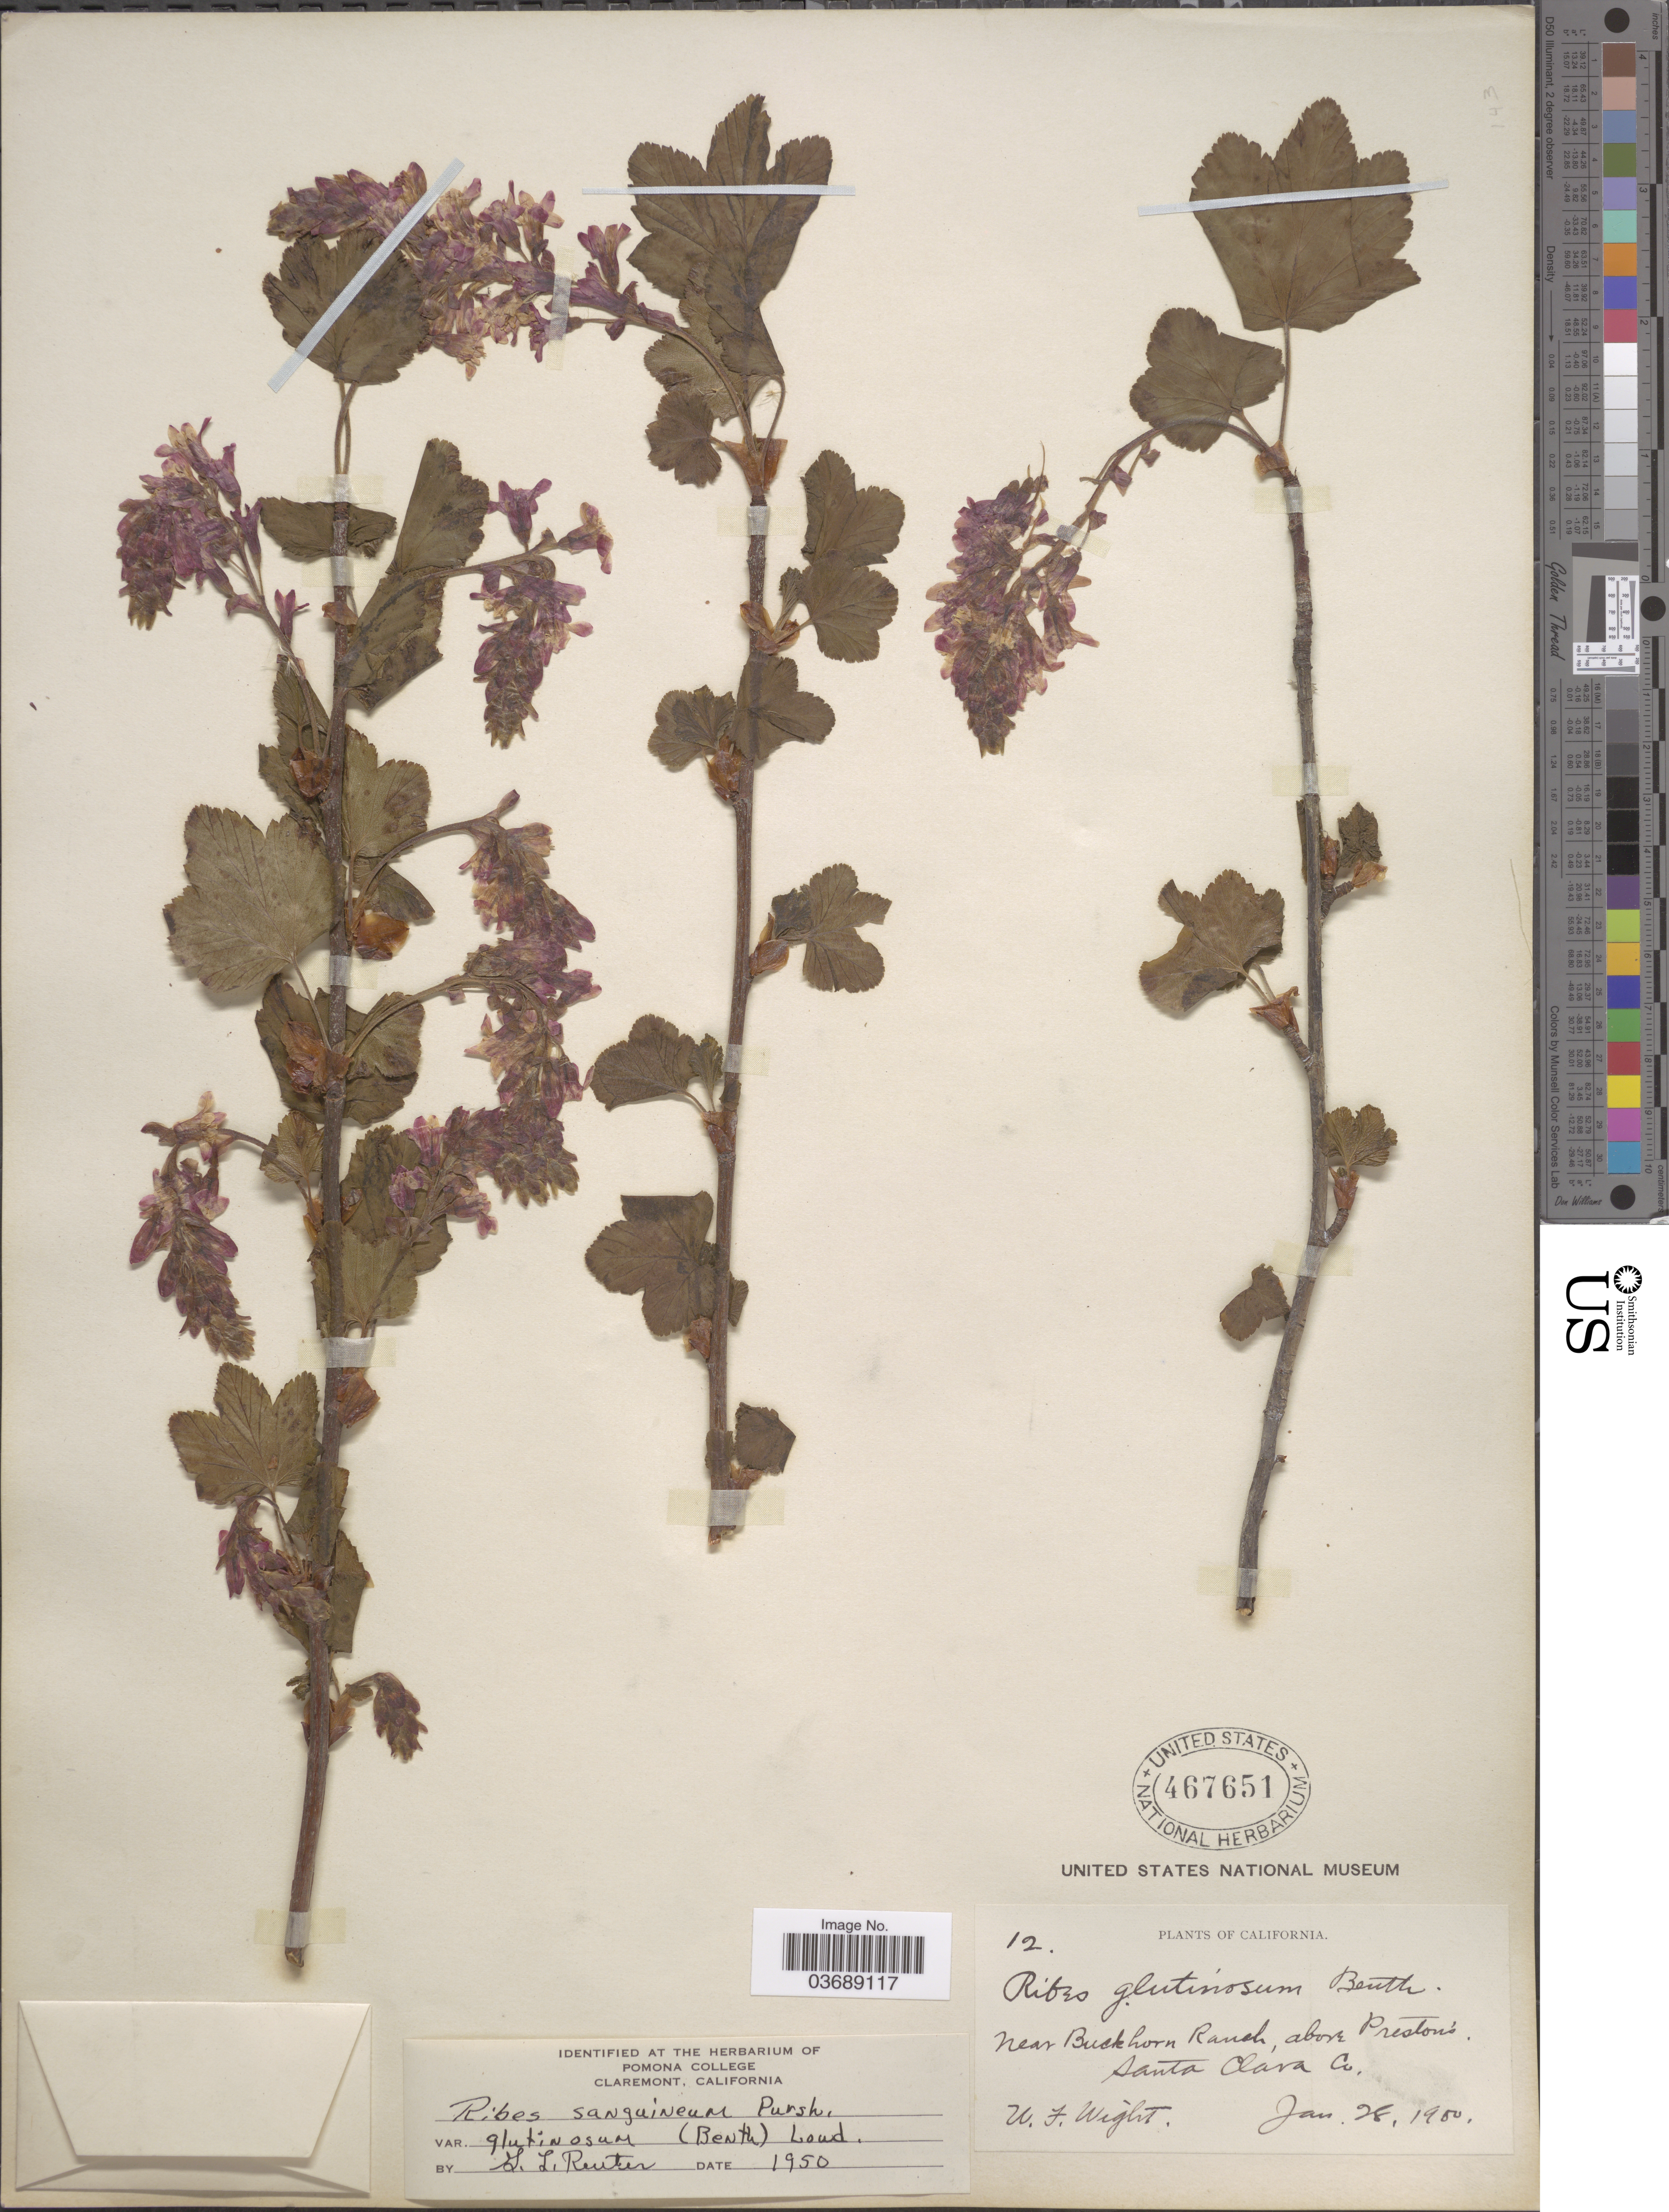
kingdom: Plantae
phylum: Tracheophyta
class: Magnoliopsida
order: Saxifragales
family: Grossulariaceae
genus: Ribes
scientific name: Ribes sanguineum var. glutinosum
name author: (Benth.) Loudon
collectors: W. Wight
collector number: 12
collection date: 1900-01-28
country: United States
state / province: California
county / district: Santa Clara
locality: Near Buckhorn Ranch, above Preston's. Santa Clara Co.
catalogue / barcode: US 467651